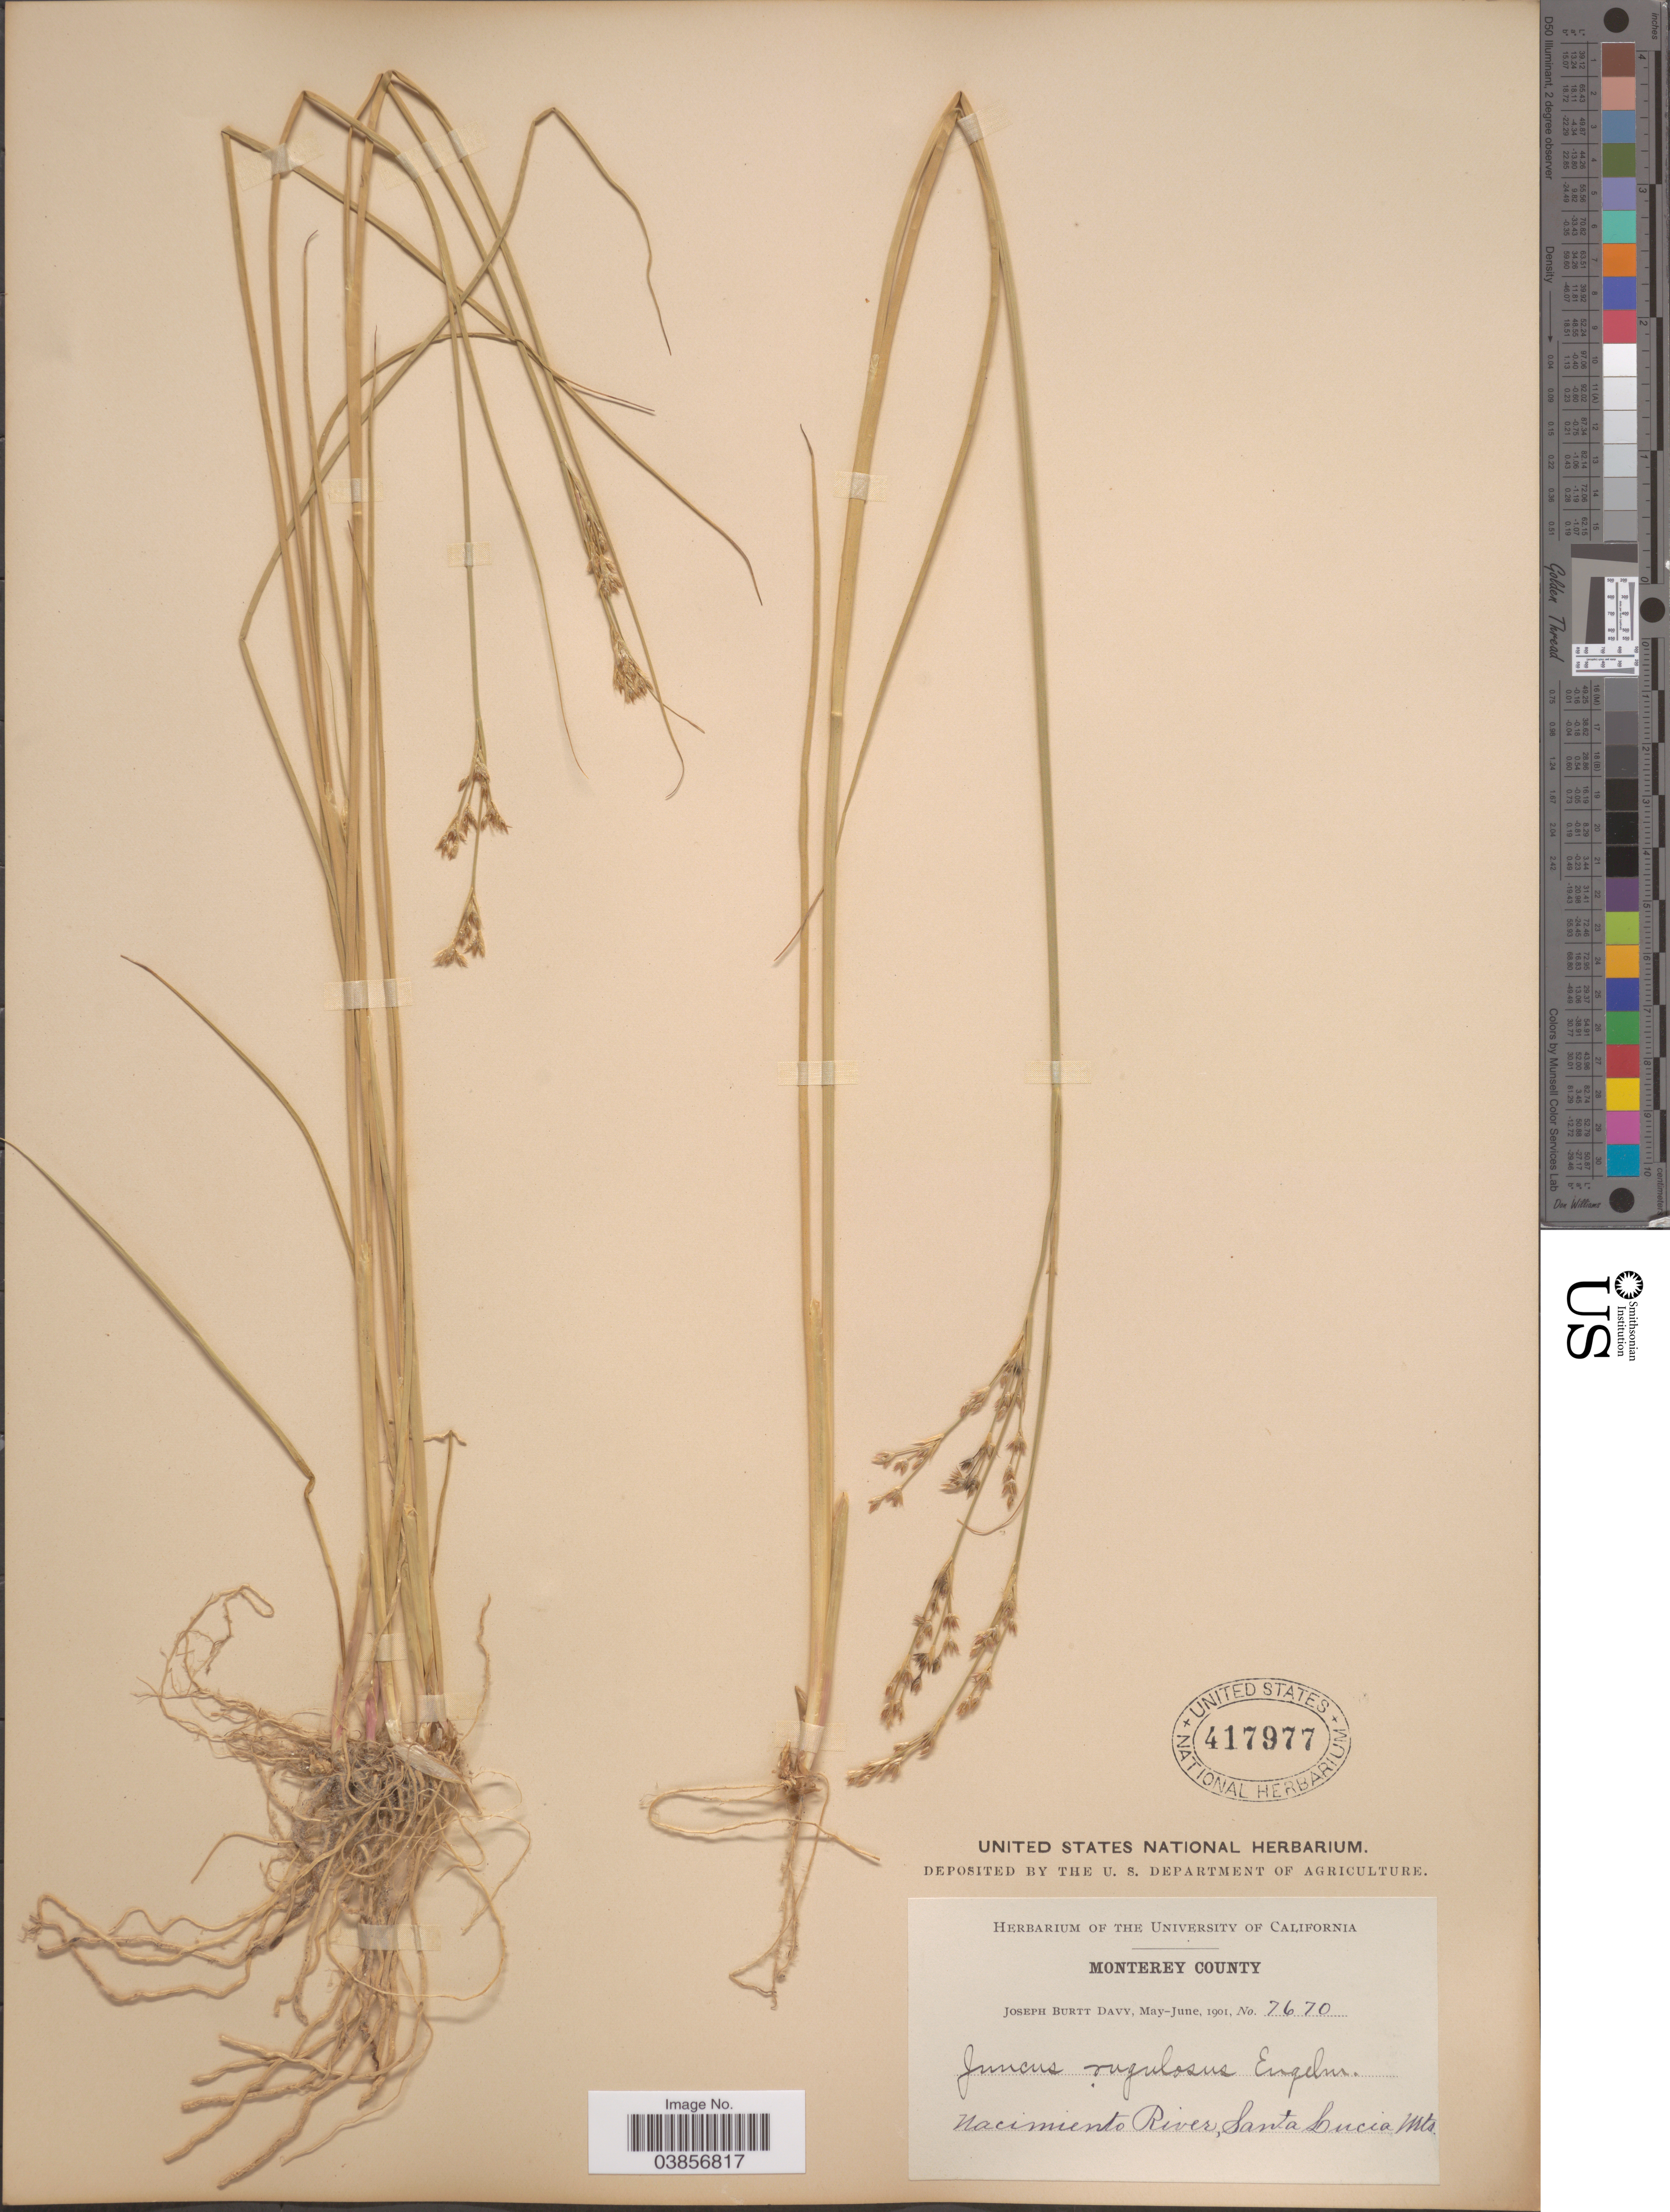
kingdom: Plantae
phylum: Tracheophyta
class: Liliopsida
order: Poales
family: Juncaceae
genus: Juncus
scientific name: Juncus rugulosus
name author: Engelm.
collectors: J. Burtt Davy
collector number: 7670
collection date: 1901-05/1901-06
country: United States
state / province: California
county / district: Monterey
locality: Monterey County. Nacimiento River, Santa Lucia Mts.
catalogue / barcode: US 417977